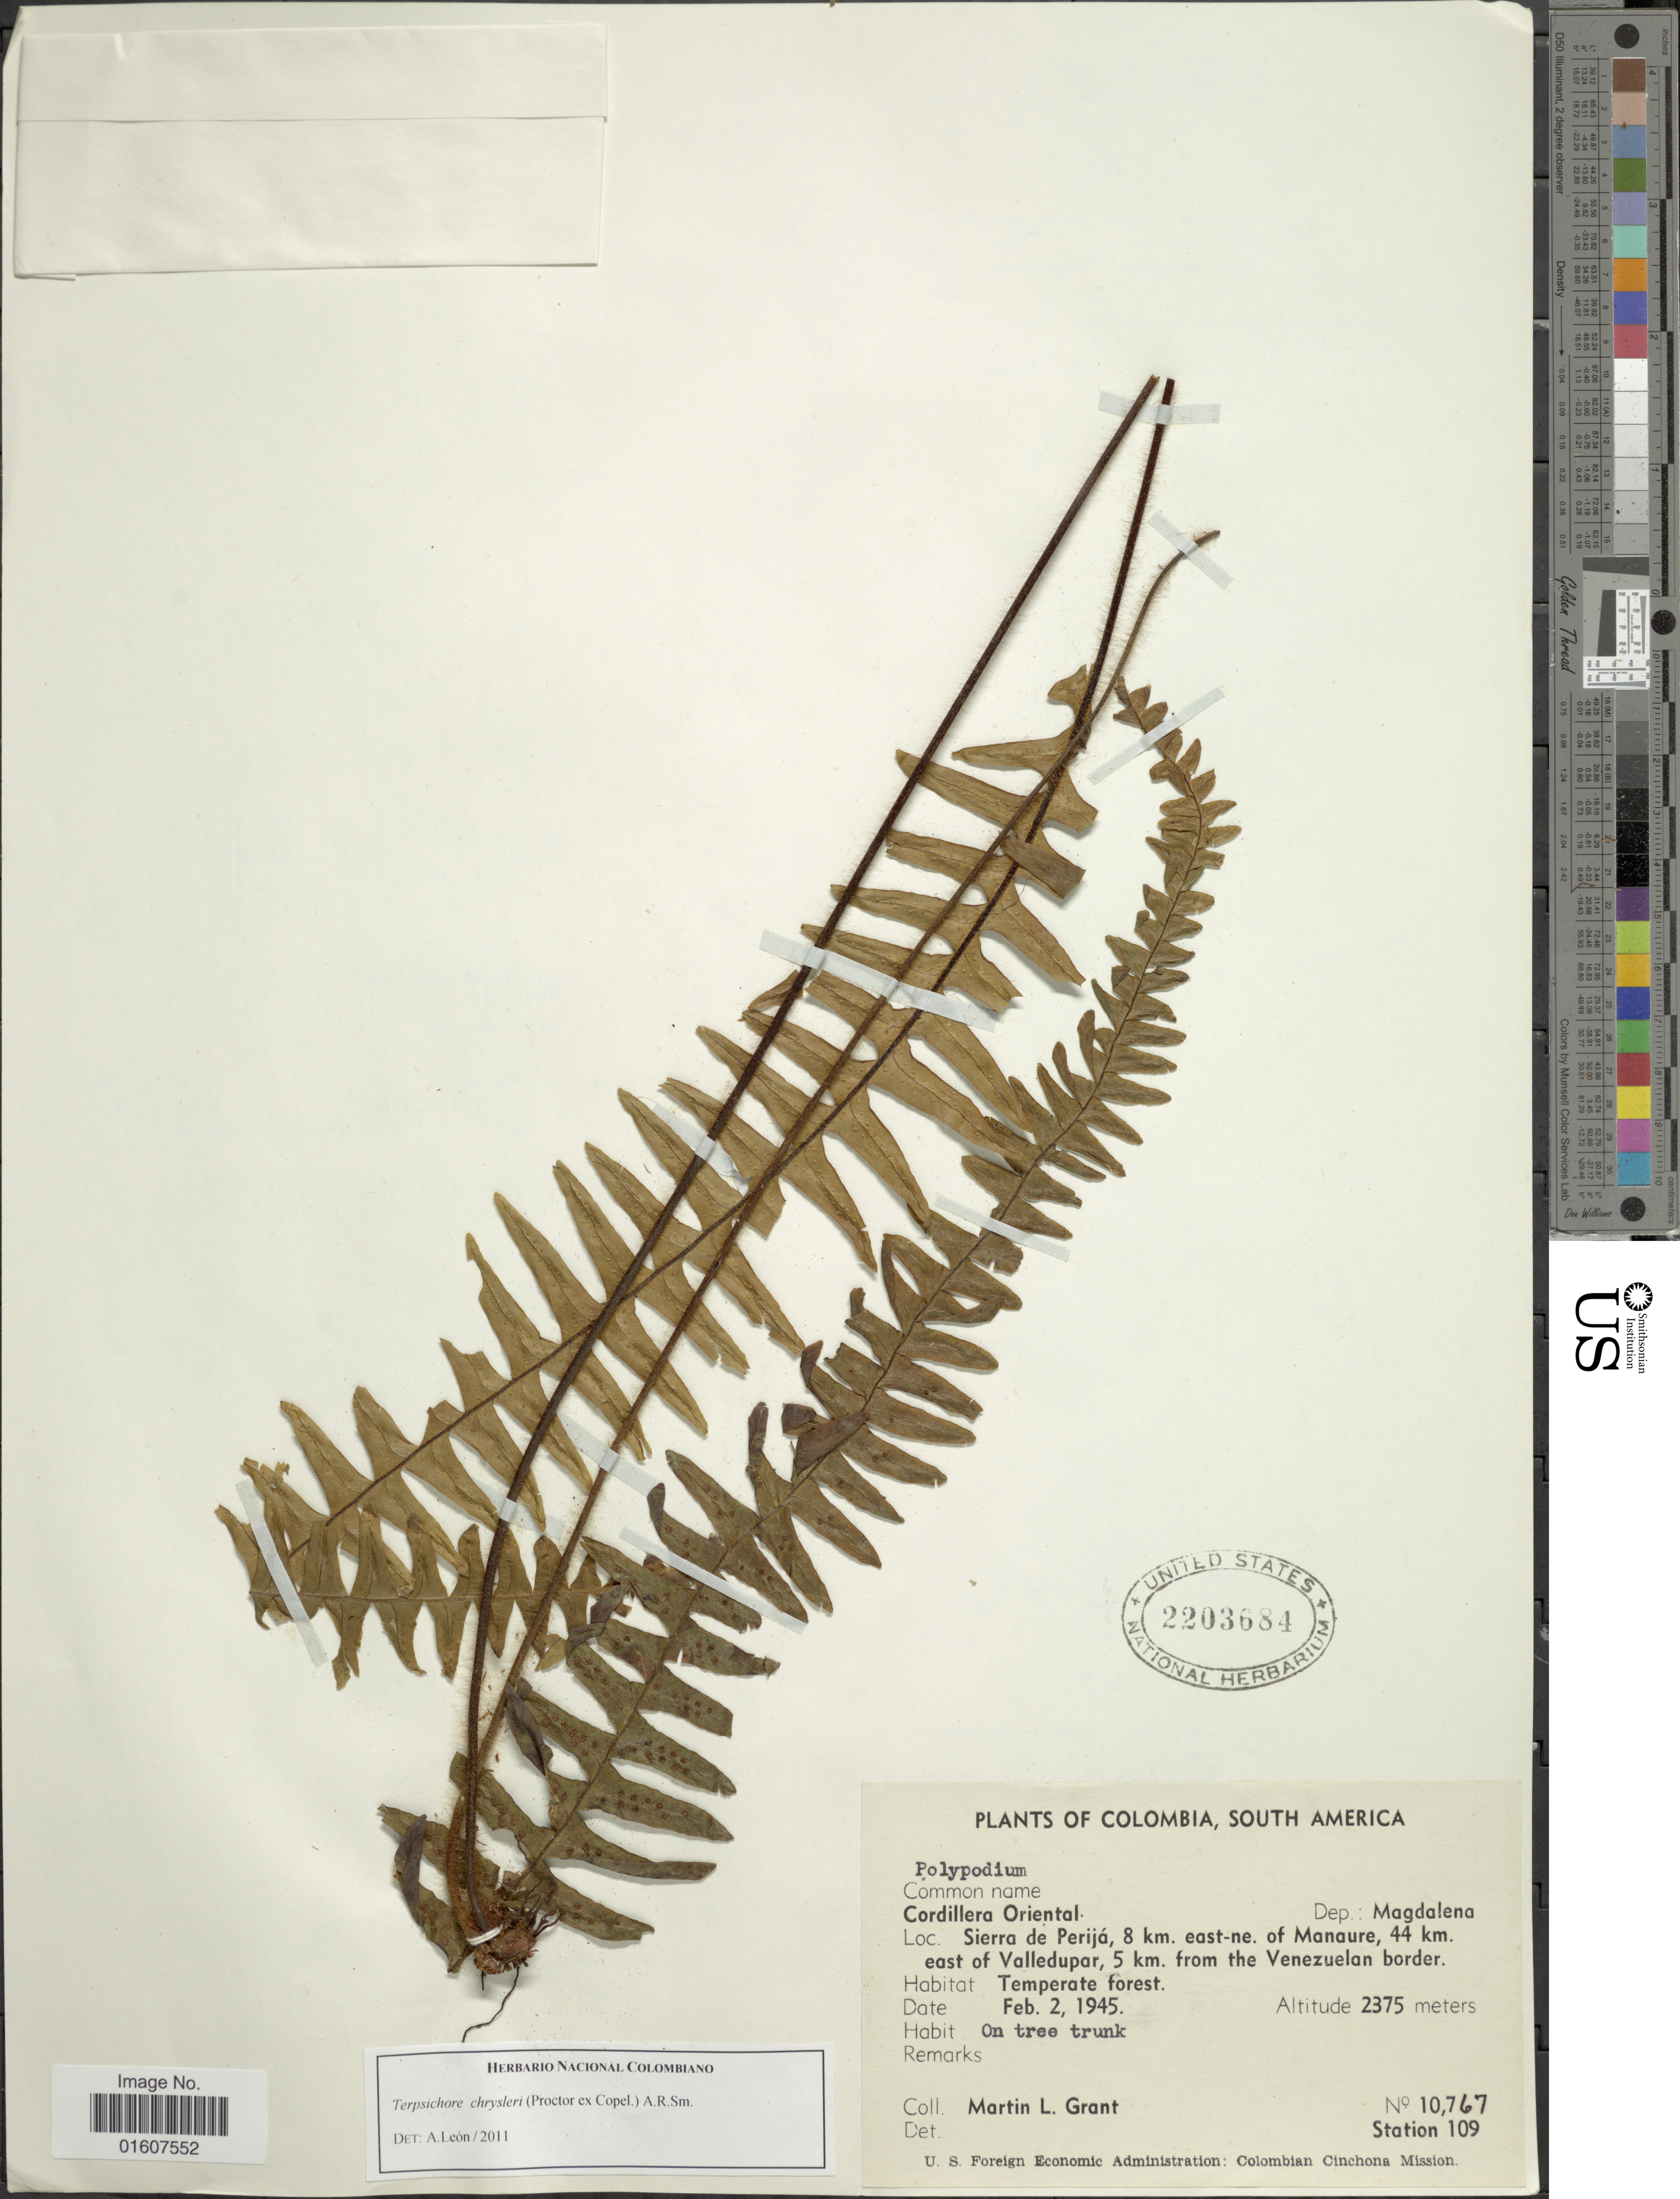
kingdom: Plantae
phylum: Tracheophyta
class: Polypodiopsida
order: Polypodiales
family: Polypodiaceae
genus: Terpsichore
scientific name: Terpsichore chrysleri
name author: (Copel.) A.R. Sm.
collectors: M. L. Grant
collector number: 10767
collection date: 1945-02-02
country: Colombia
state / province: Magdalena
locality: Cordillera Oriental, Dep: Magdalena, Sierra de Perijá, 8 km. east-me. of Manaure, 44 km. east of Valledupar, 5 km. from the Venezuelan border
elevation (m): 2375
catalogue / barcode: US 2203684